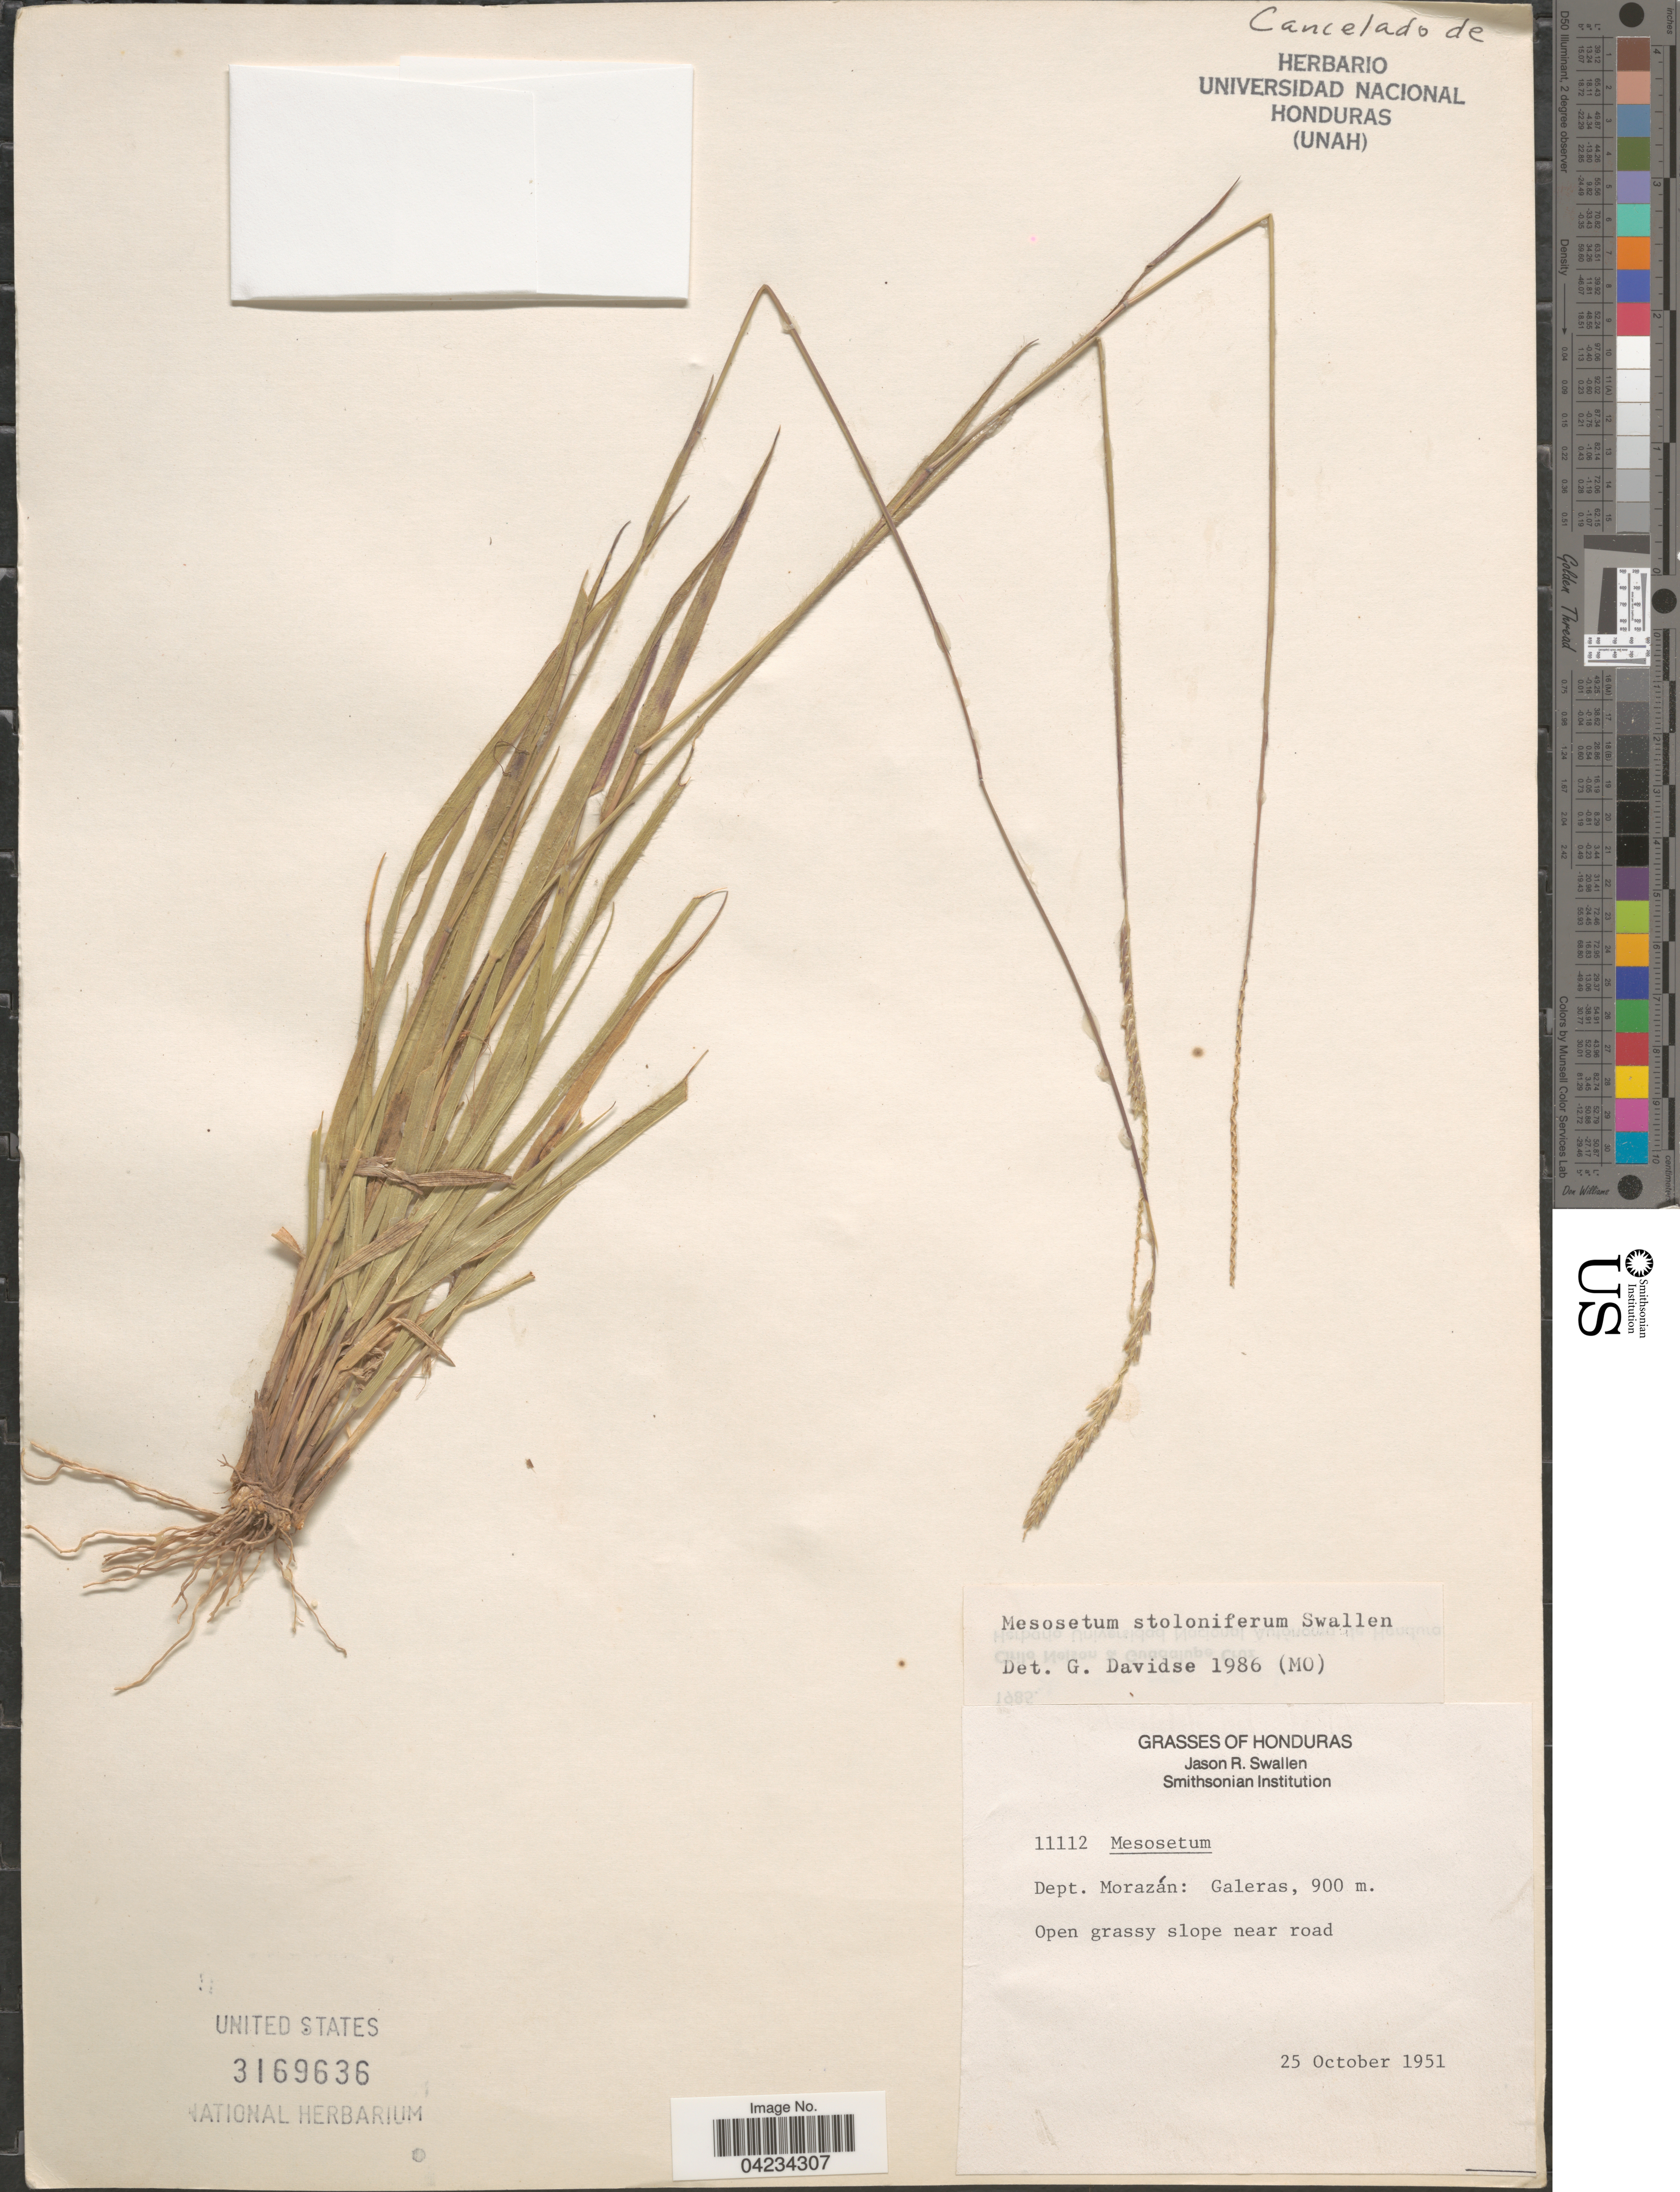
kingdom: Plantae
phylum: Tracheophyta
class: Liliopsida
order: Poales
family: Poaceae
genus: Mesosetum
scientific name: Mesosetum stoloniferum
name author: Swallen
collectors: J. R. Swallen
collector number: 11112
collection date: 1951-10-25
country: Honduras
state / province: Fco. Morazán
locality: Dept. Morazán: Galeras.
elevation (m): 900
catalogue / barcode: US 3169636